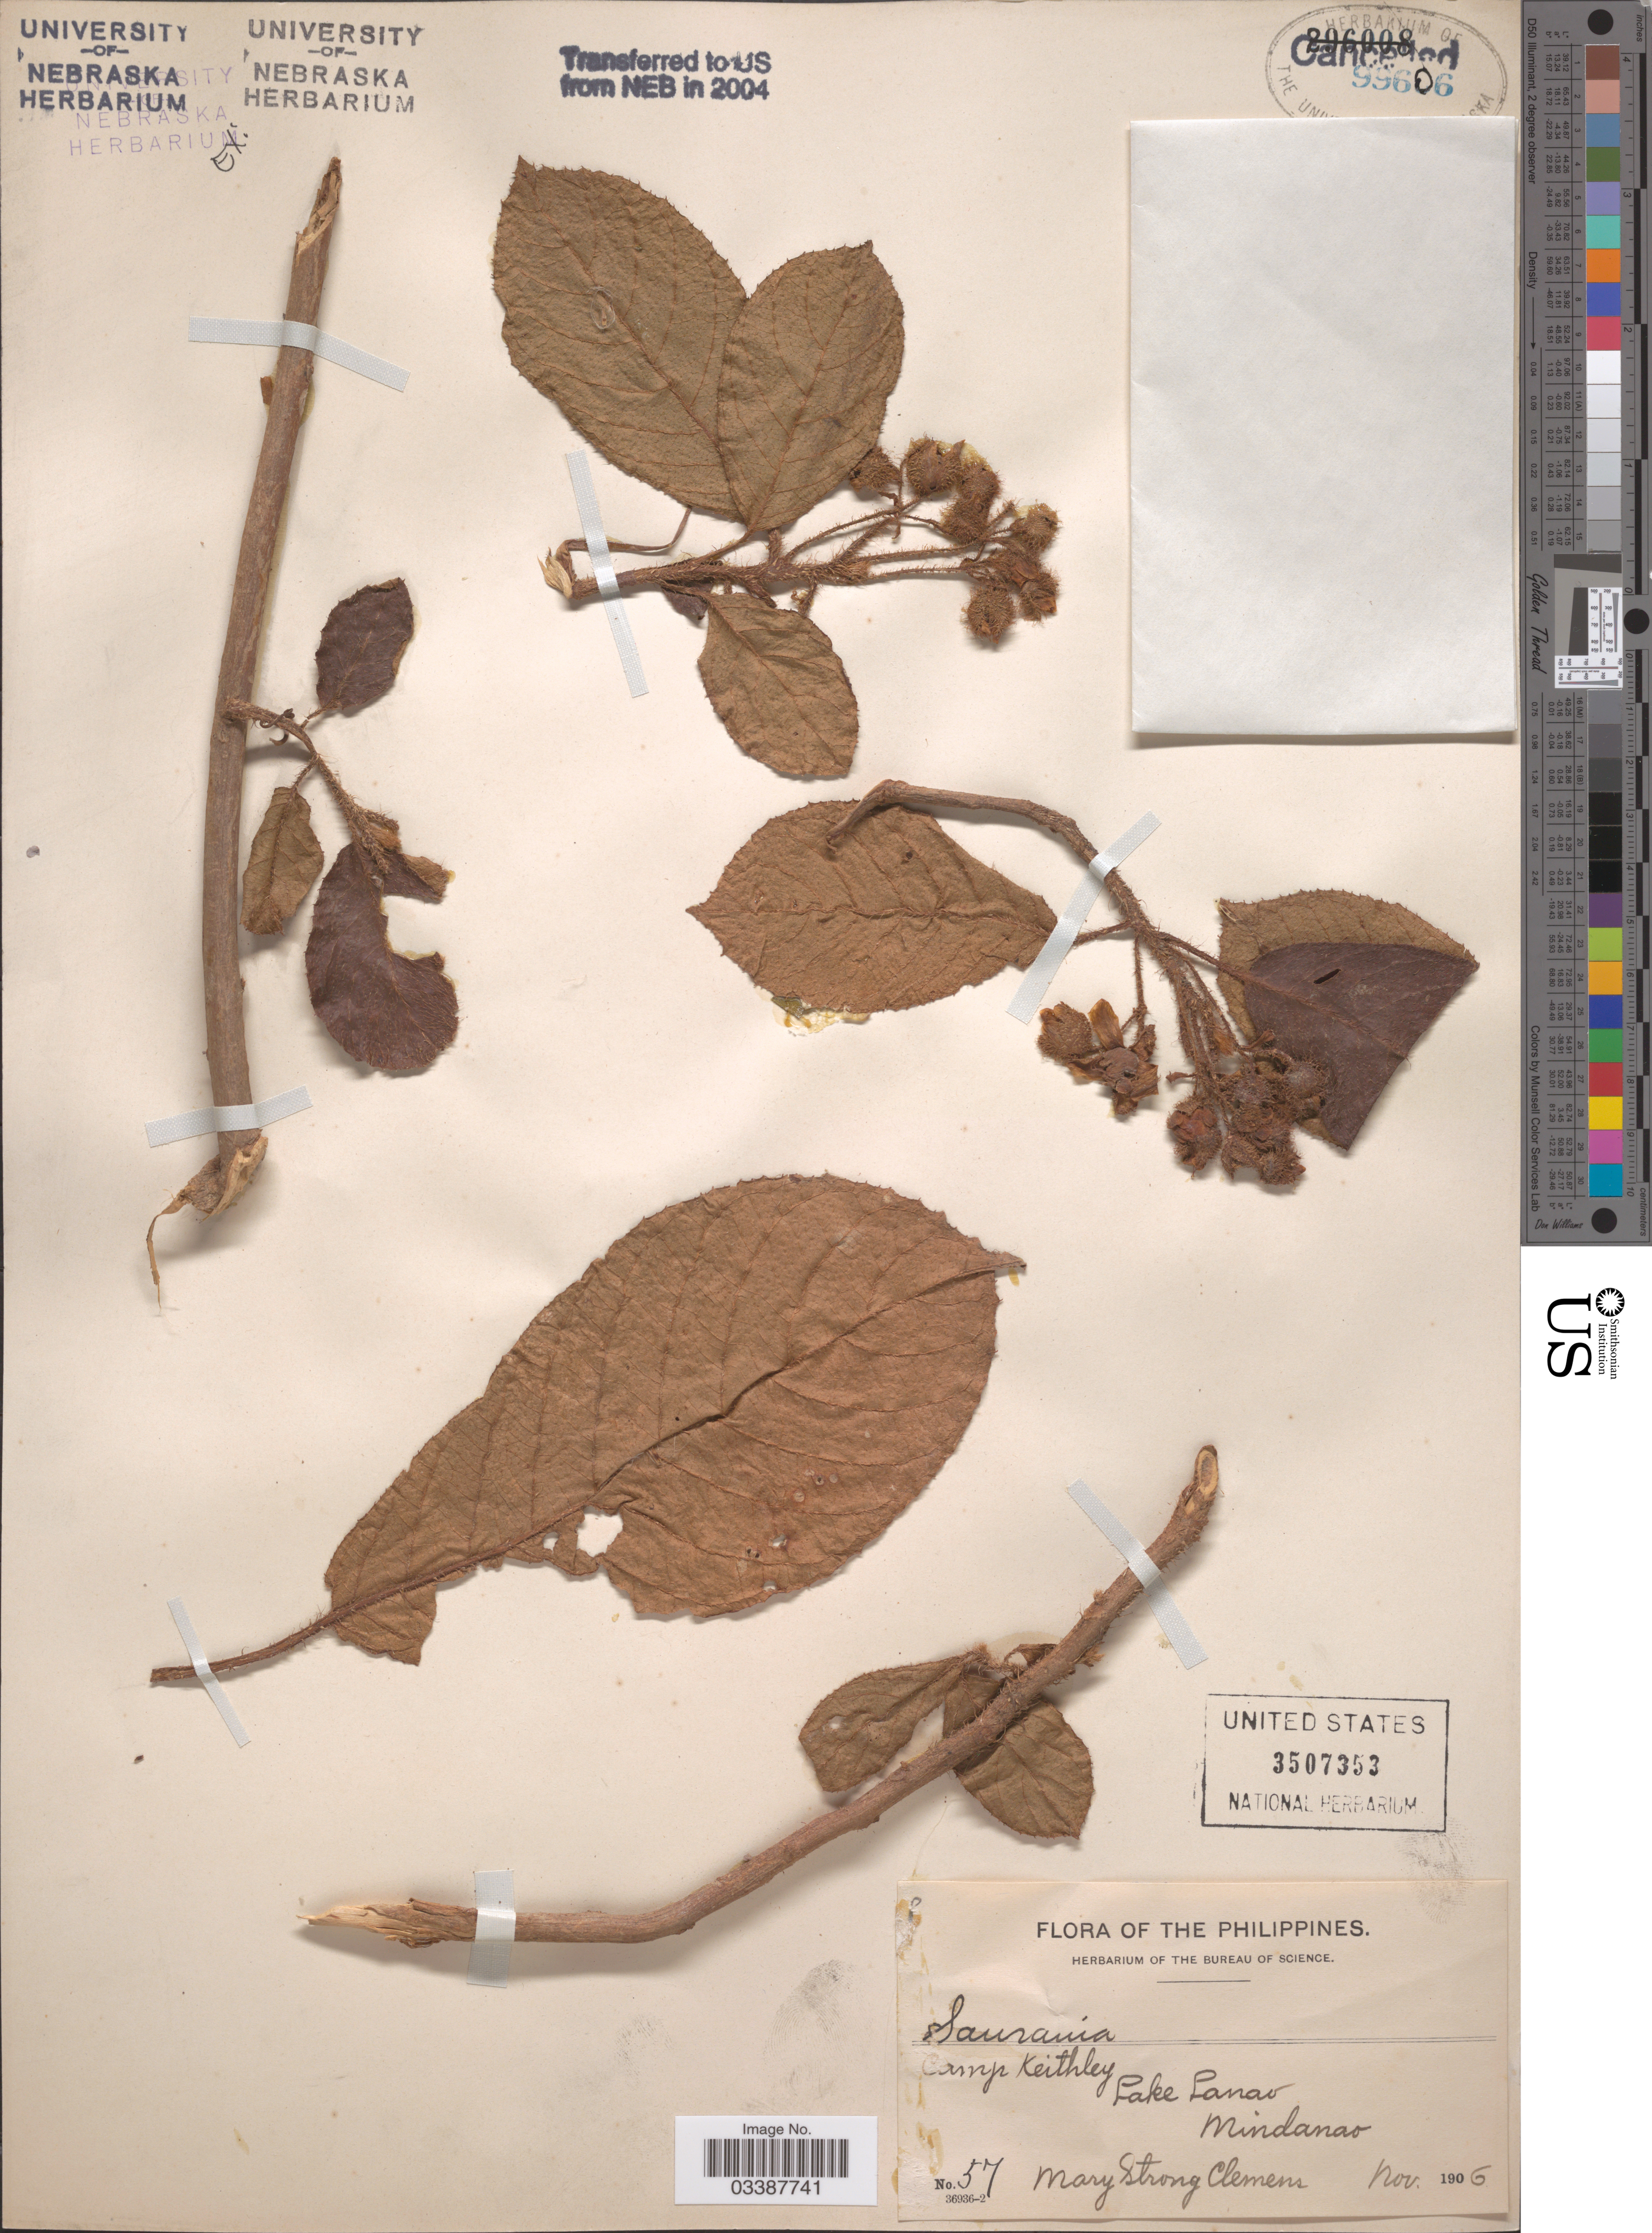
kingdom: Plantae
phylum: Tracheophyta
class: Magnoliopsida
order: Ericales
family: Actinidiaceae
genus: Saurauia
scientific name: Saurauia sp.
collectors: M. S. Clemens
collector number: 57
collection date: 1906-11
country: Philippines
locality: Camp Keithley, Lake Lanao. Mindanao.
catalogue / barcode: US 3507353